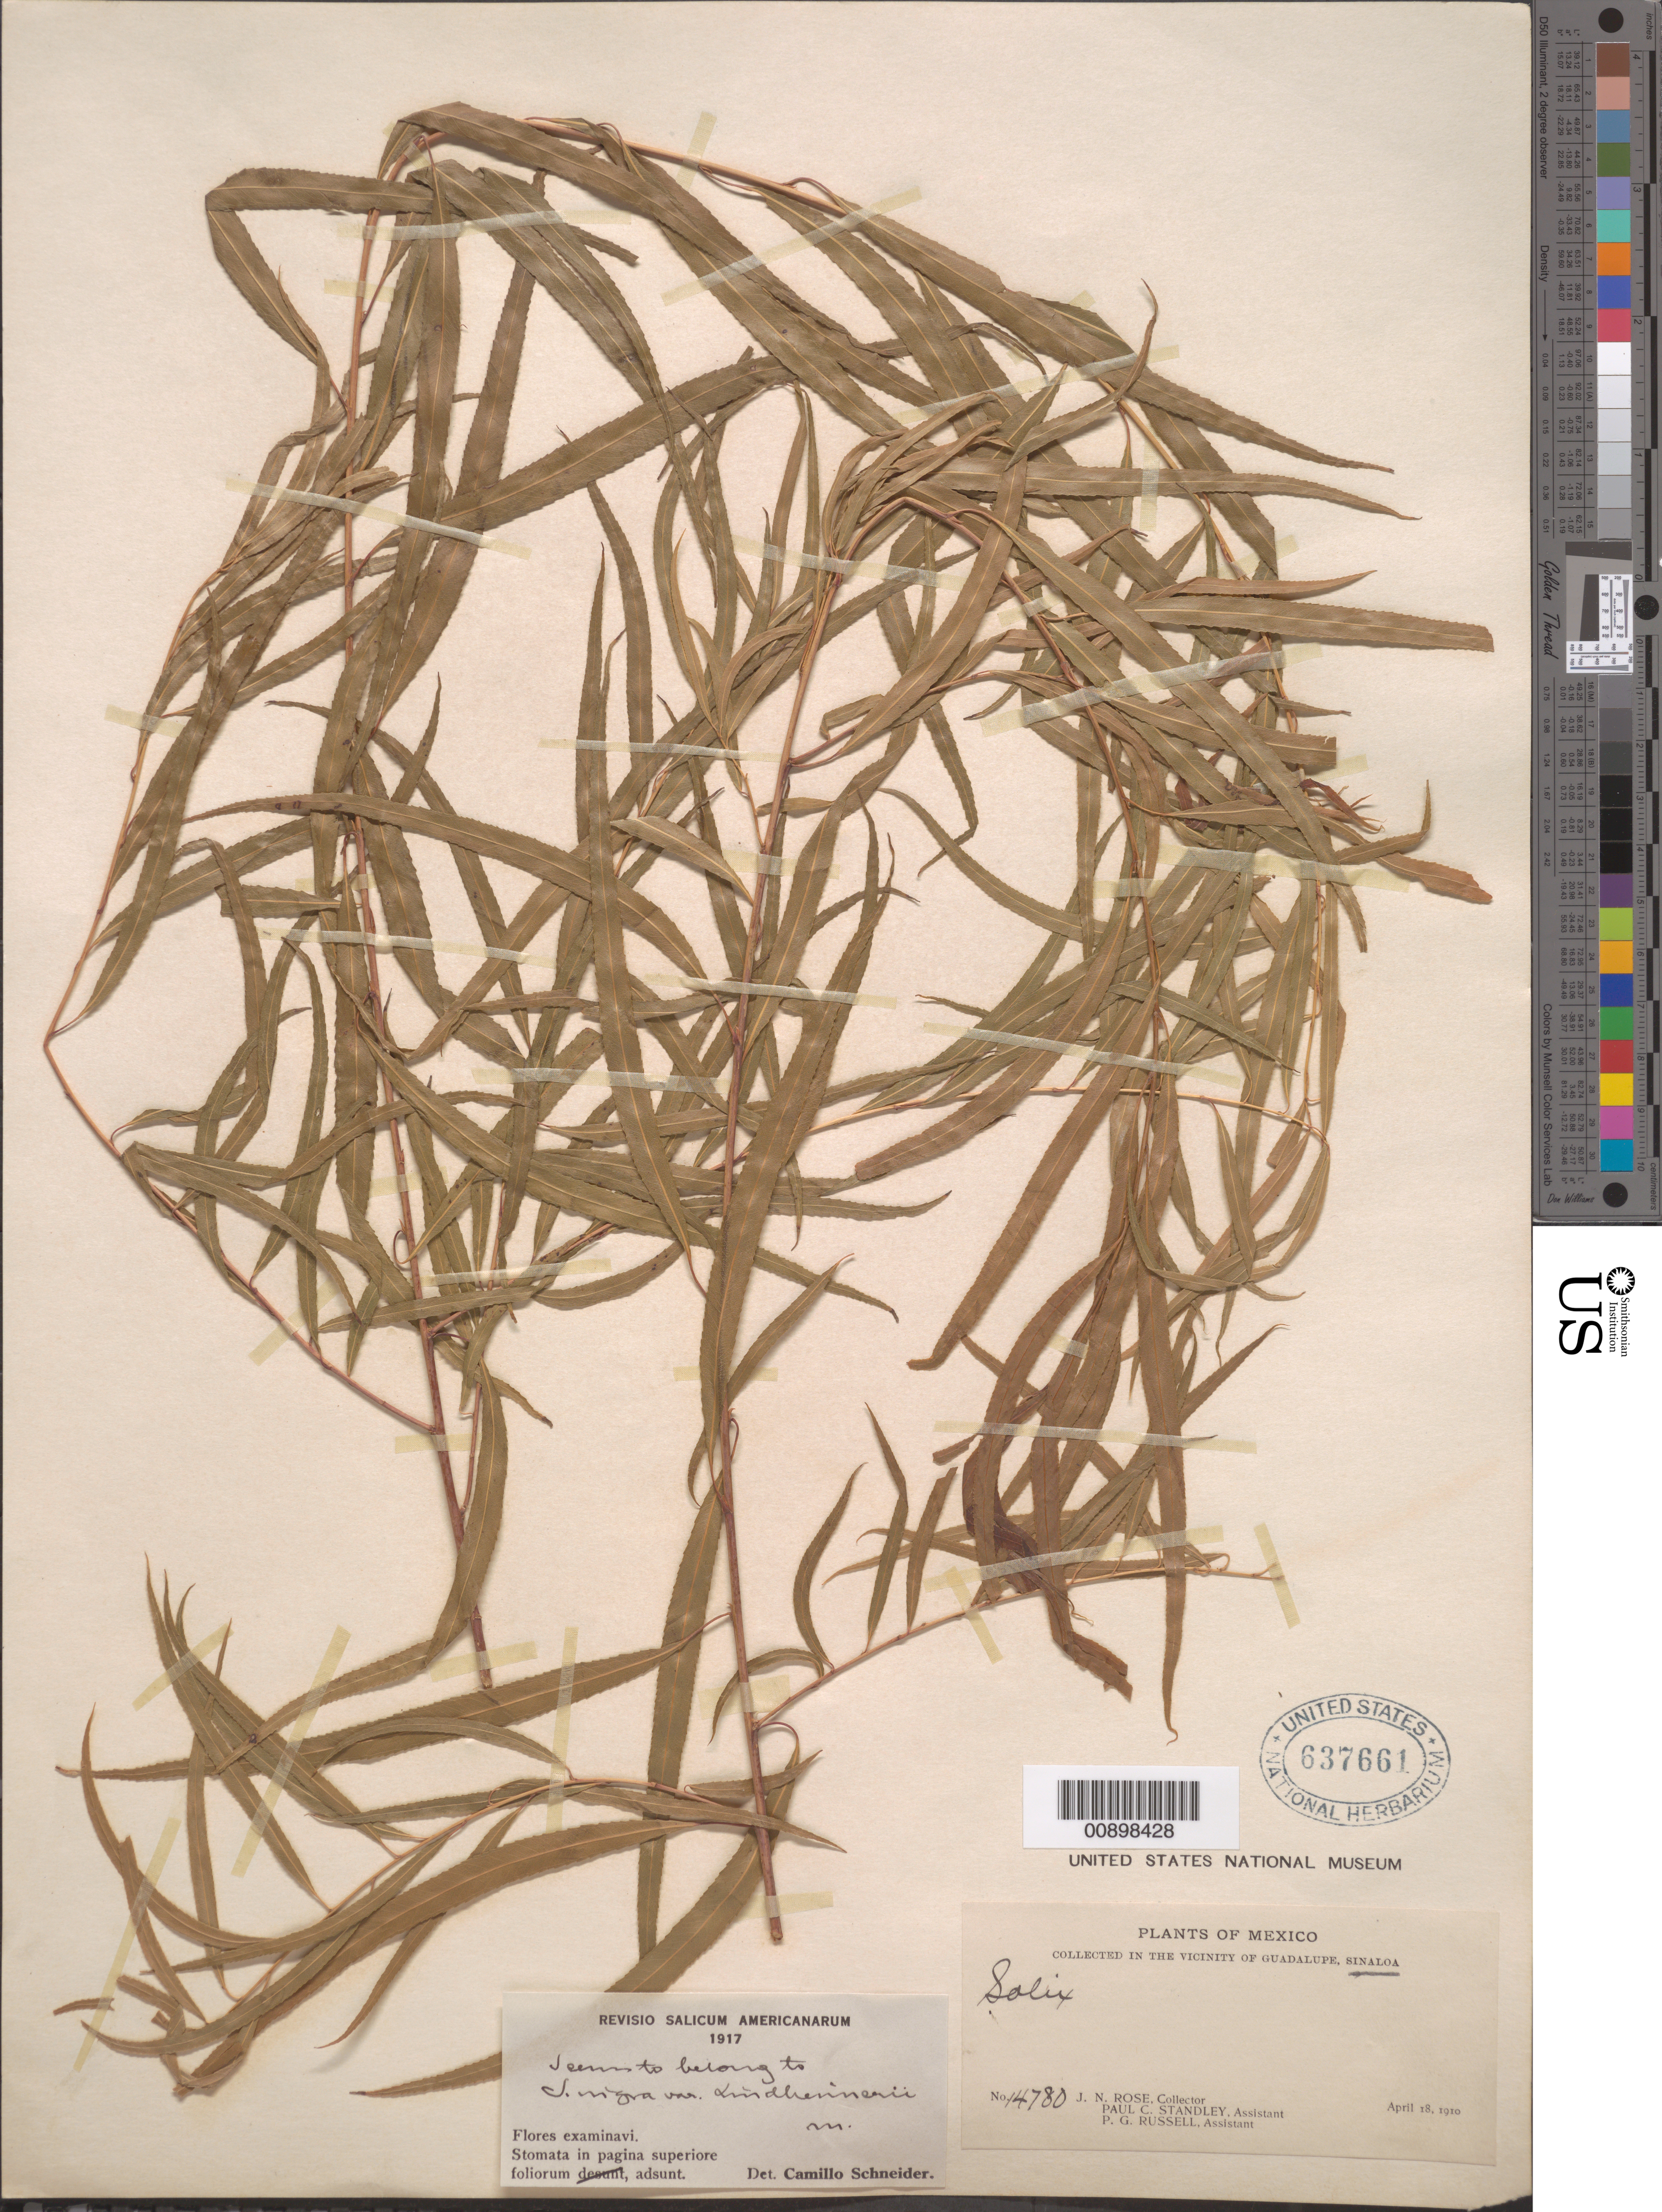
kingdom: Plantae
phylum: Tracheophyta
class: Magnoliopsida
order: Malpighiales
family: Salicaceae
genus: Salix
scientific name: Salix nigra var. lindheimeri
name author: C.K. Schneid.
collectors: J. N. Rose, P. C. Standley & P. G. Russell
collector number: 14780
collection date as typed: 18 Apr 1910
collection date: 1910-04-18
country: Mexico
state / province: Sinaloa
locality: In the vicinity of Guadalupe, Sinaloa.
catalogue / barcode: US 637661